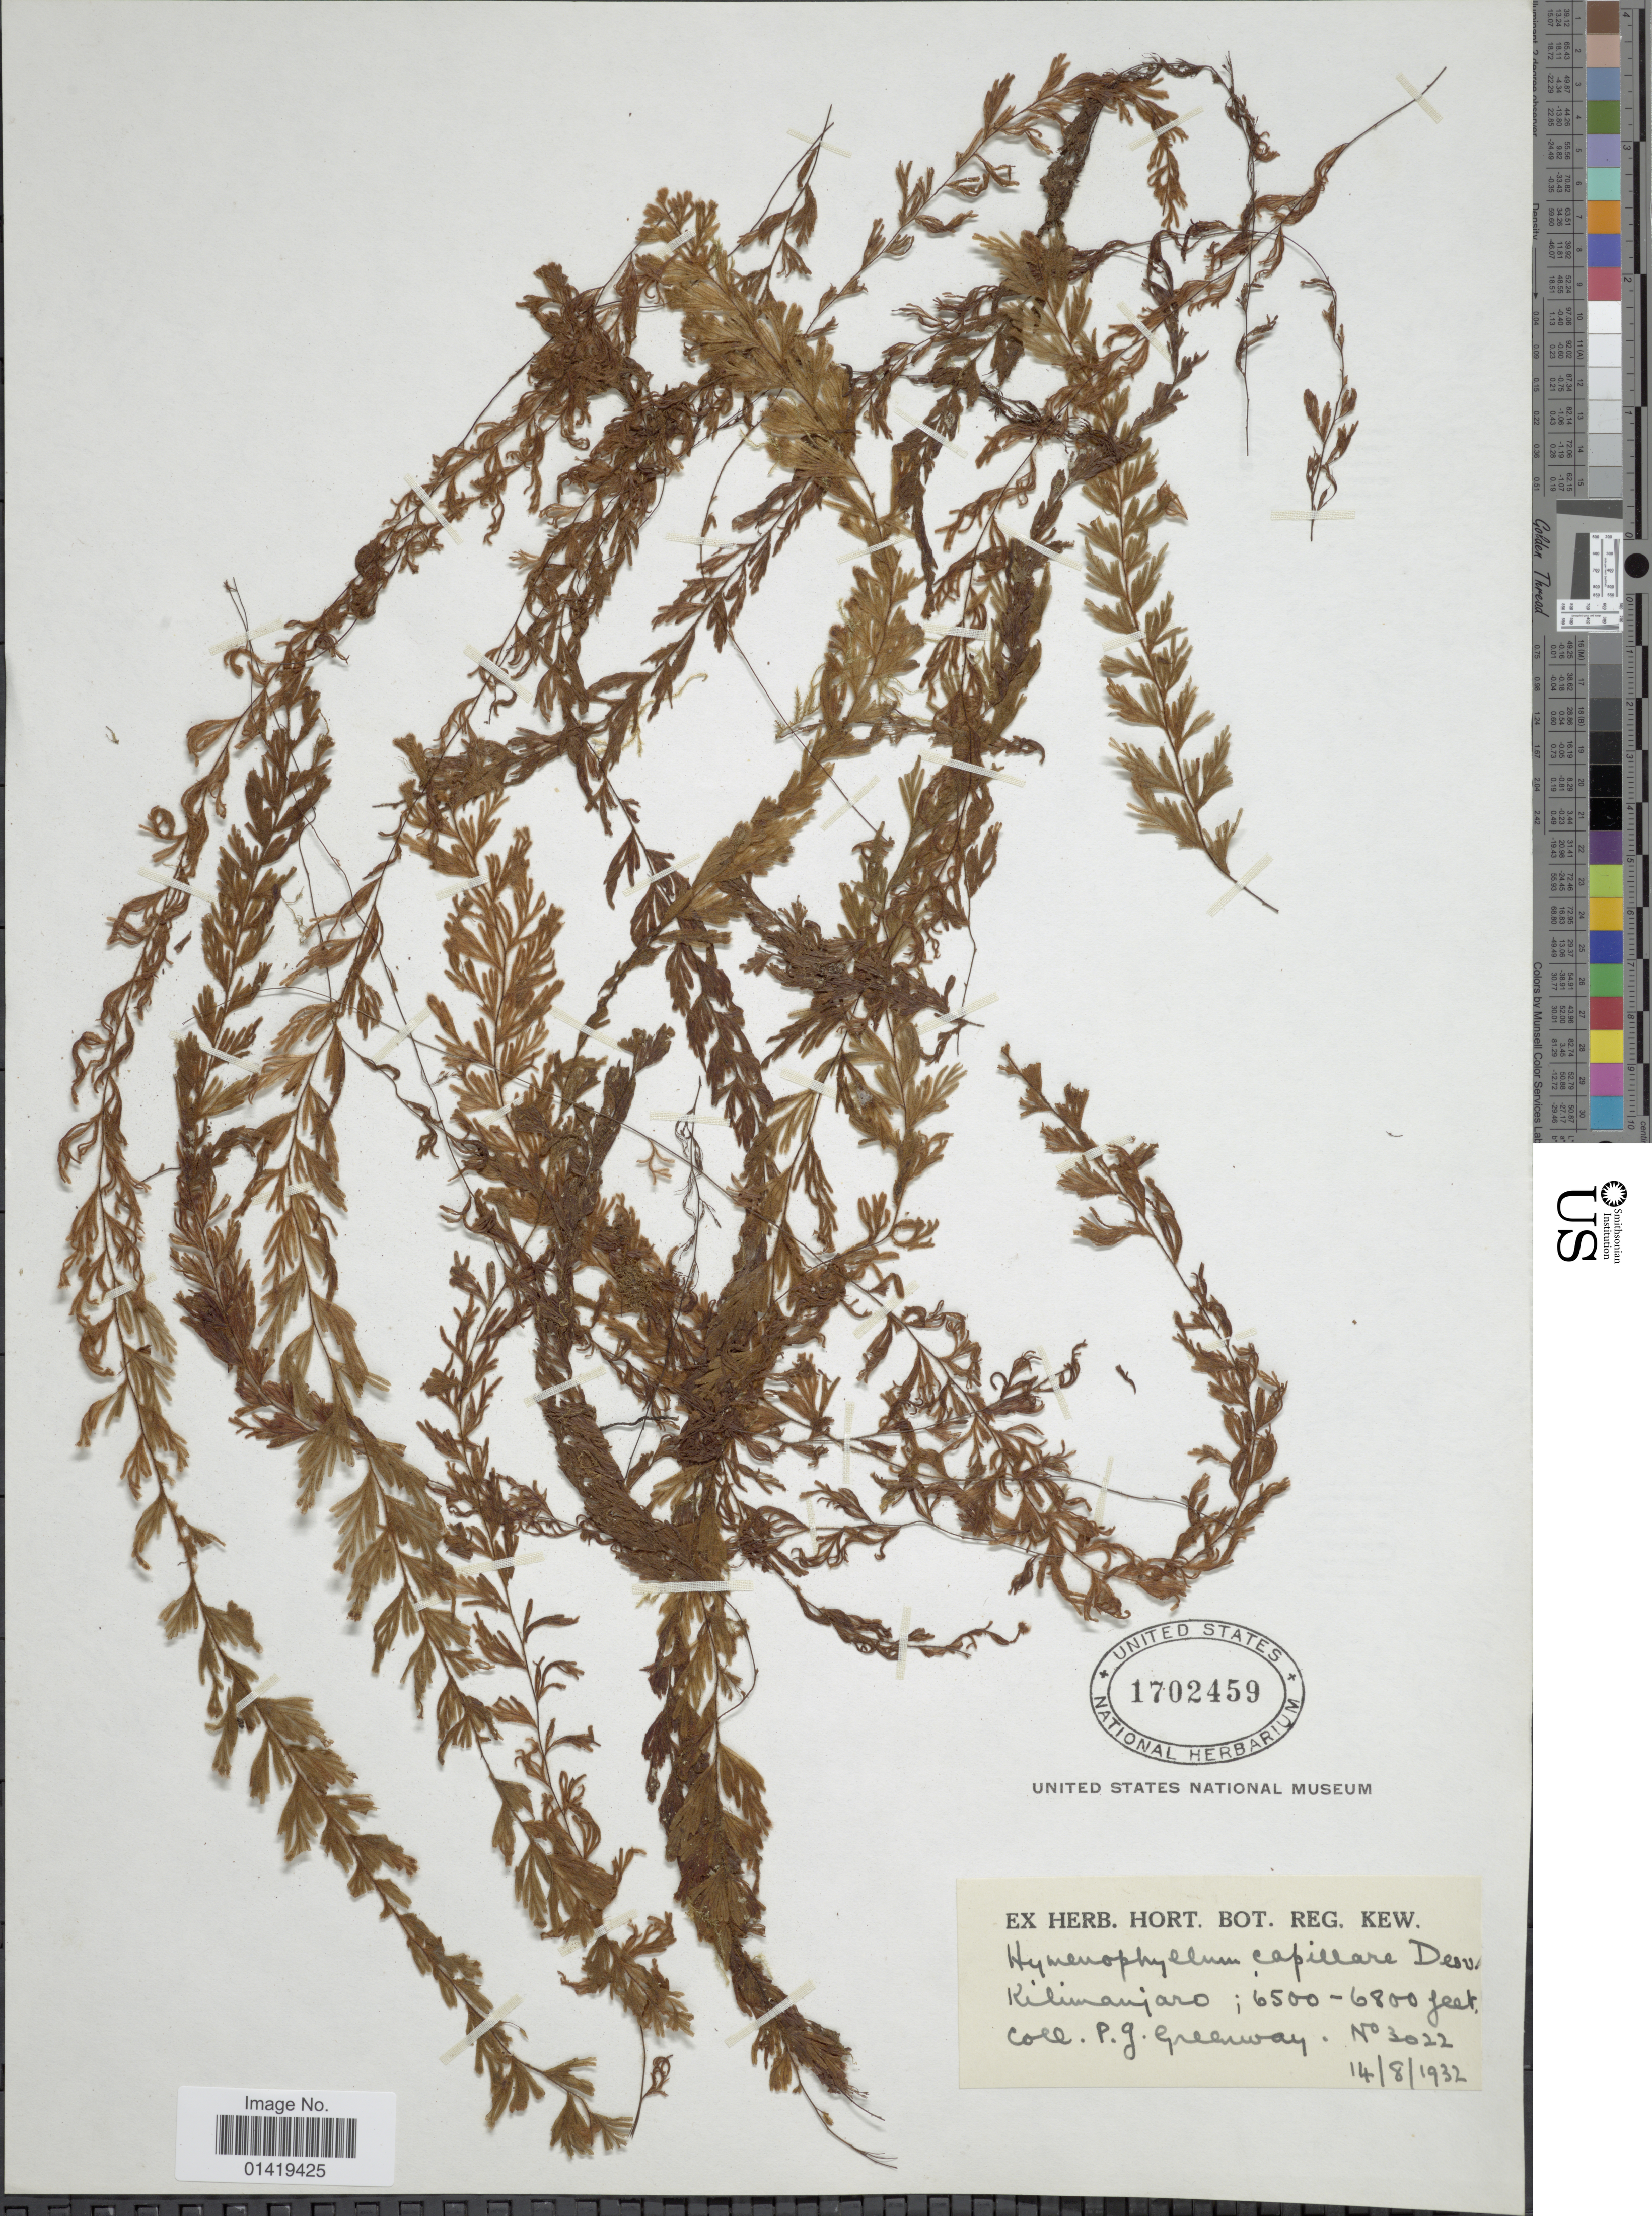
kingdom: Plantae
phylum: Tracheophyta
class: Polypodiopsida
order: Hymenophyllales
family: Hymenophyllaceae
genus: Hymenophyllum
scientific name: Hymenophyllum pendulum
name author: Sodiro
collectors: P. J. Greenway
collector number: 3022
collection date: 1932-08-14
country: Tanzania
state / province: Kilimanjaro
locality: Kilimanjaro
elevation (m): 1981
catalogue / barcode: US 1702459